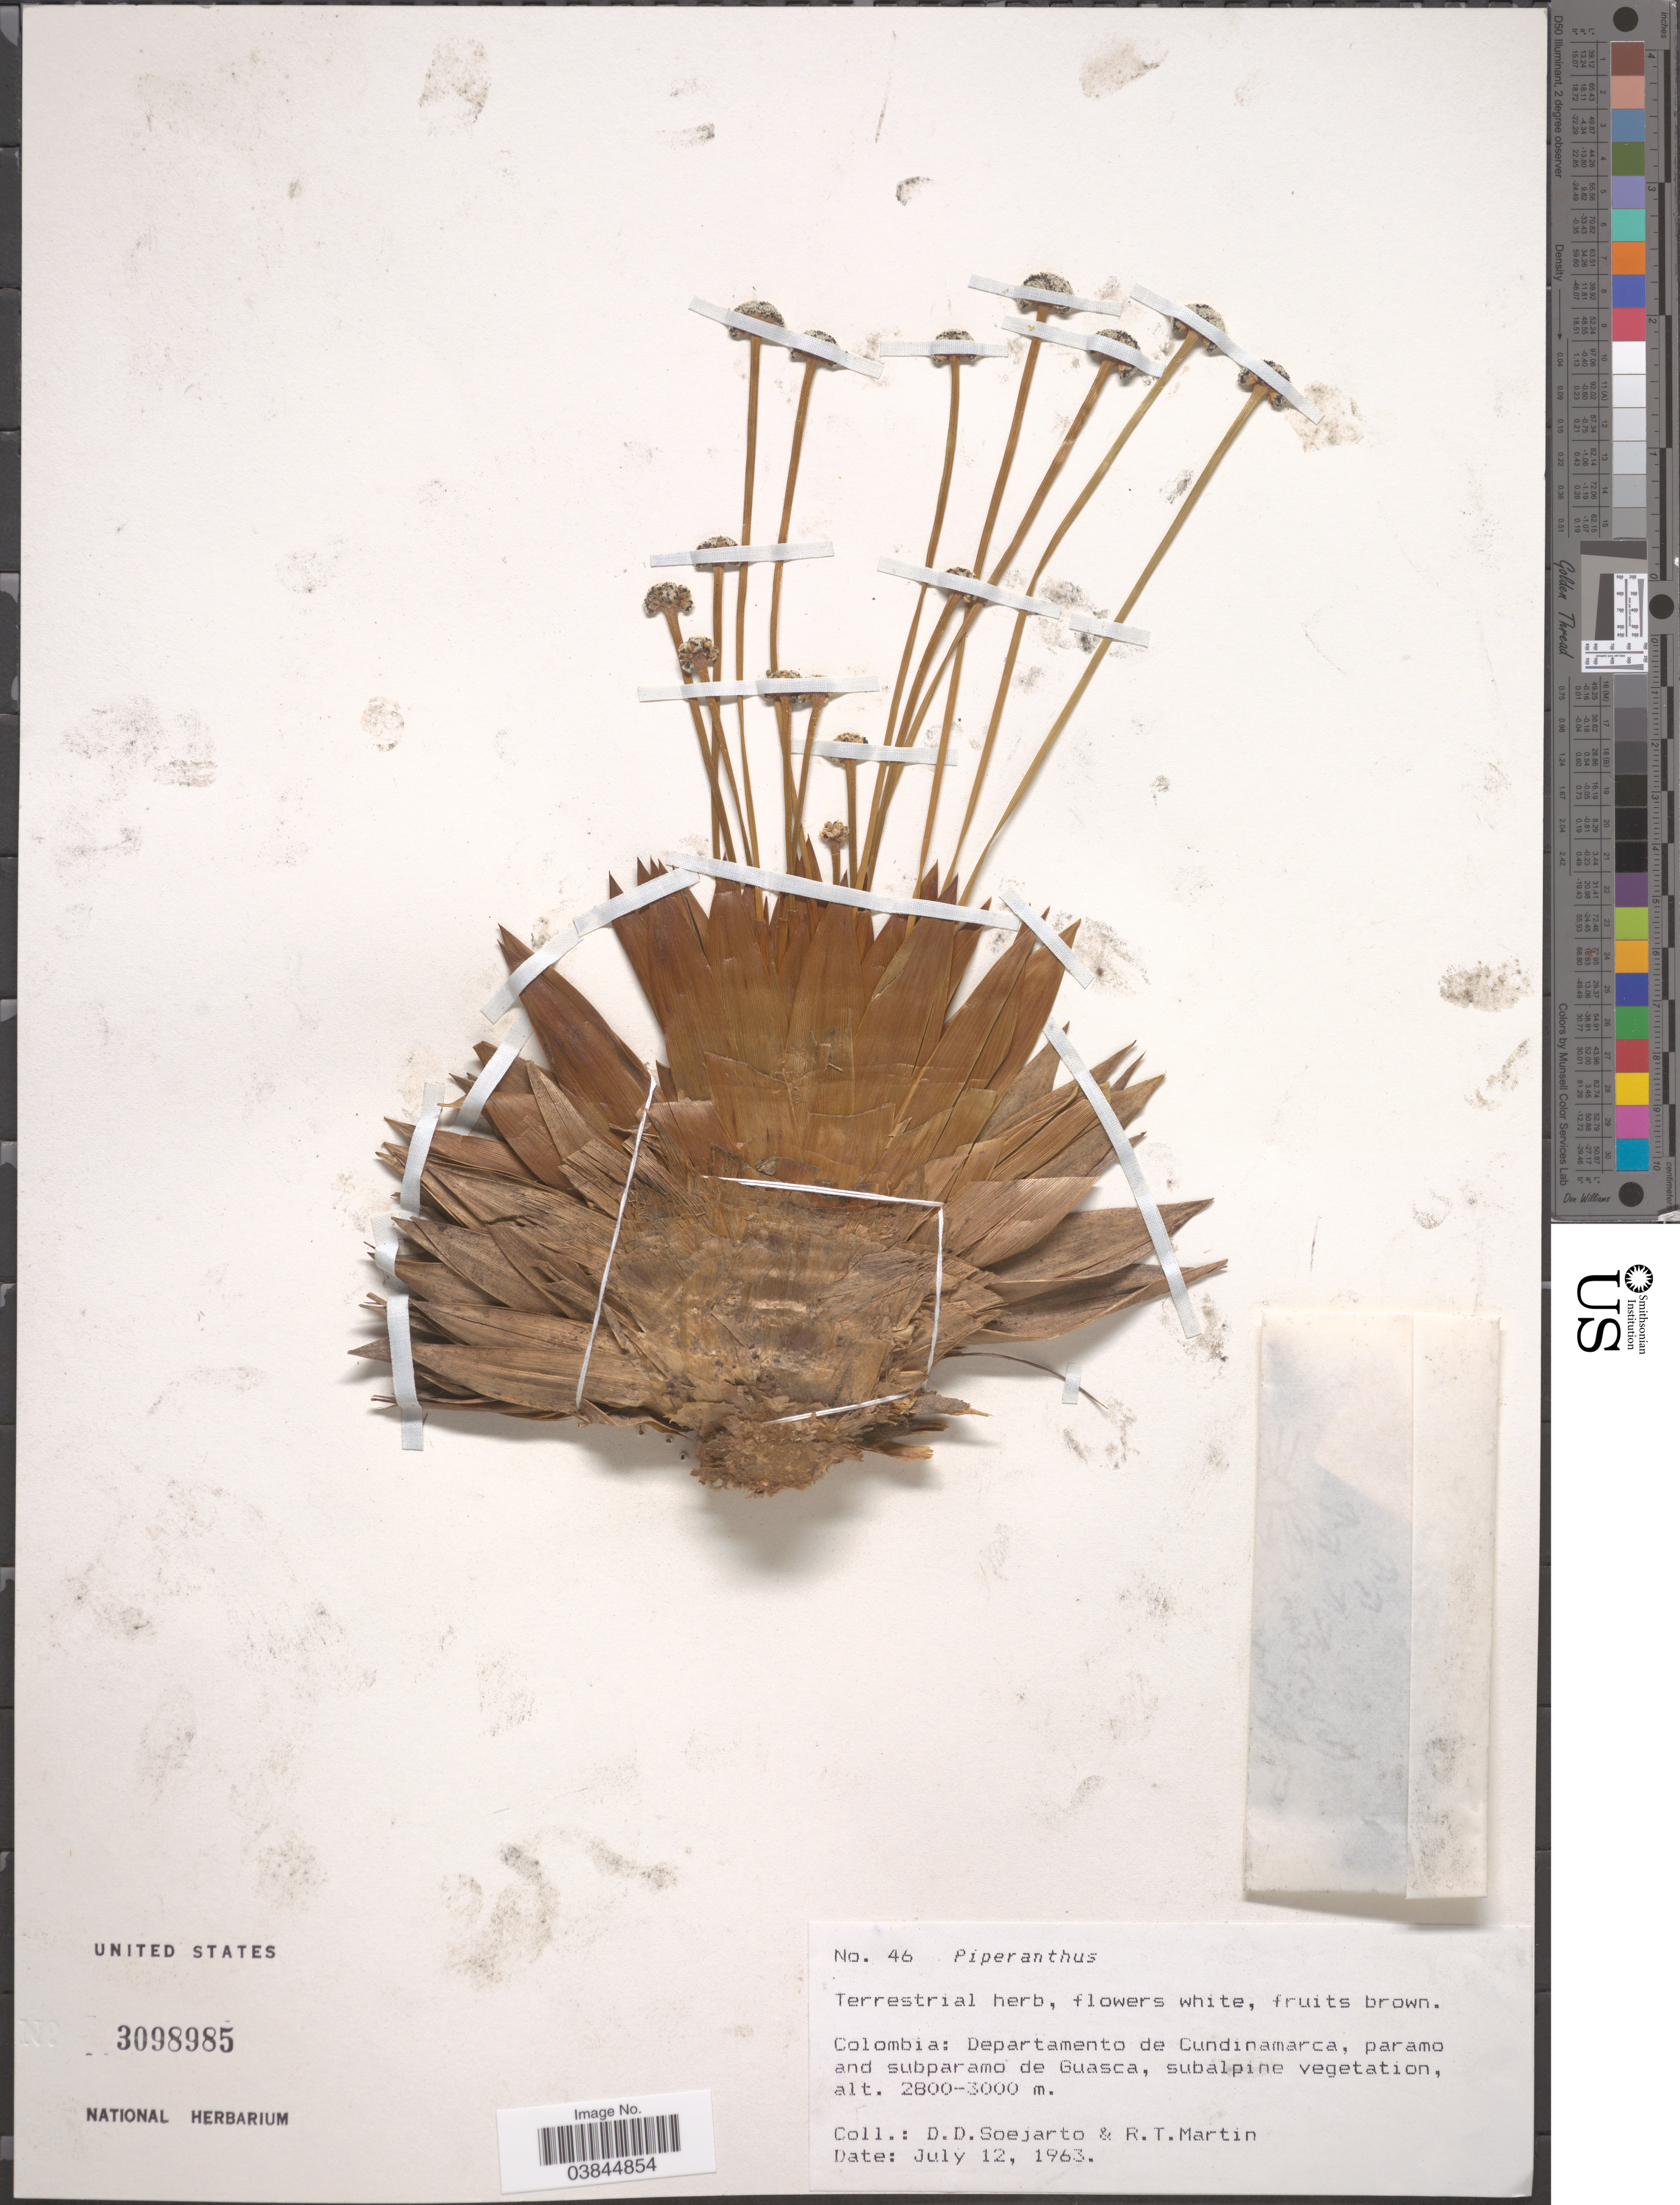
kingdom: Plantae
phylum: Tracheophyta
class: Liliopsida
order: Poales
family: Eriocaulaceae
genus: Paepalanthus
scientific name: Paepalanthus alpinus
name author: Körn.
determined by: Sauthier, Laura Jeanne, (SPF), Universidade de Sao Paulo (BRAZIL)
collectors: R. T. Martin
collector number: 46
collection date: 1963-07-12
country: Colombia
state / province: Cundinamarca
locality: Departamento de Cundinamarca, paramo and subparamo de Guasca.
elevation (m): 2800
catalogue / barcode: US 3098985